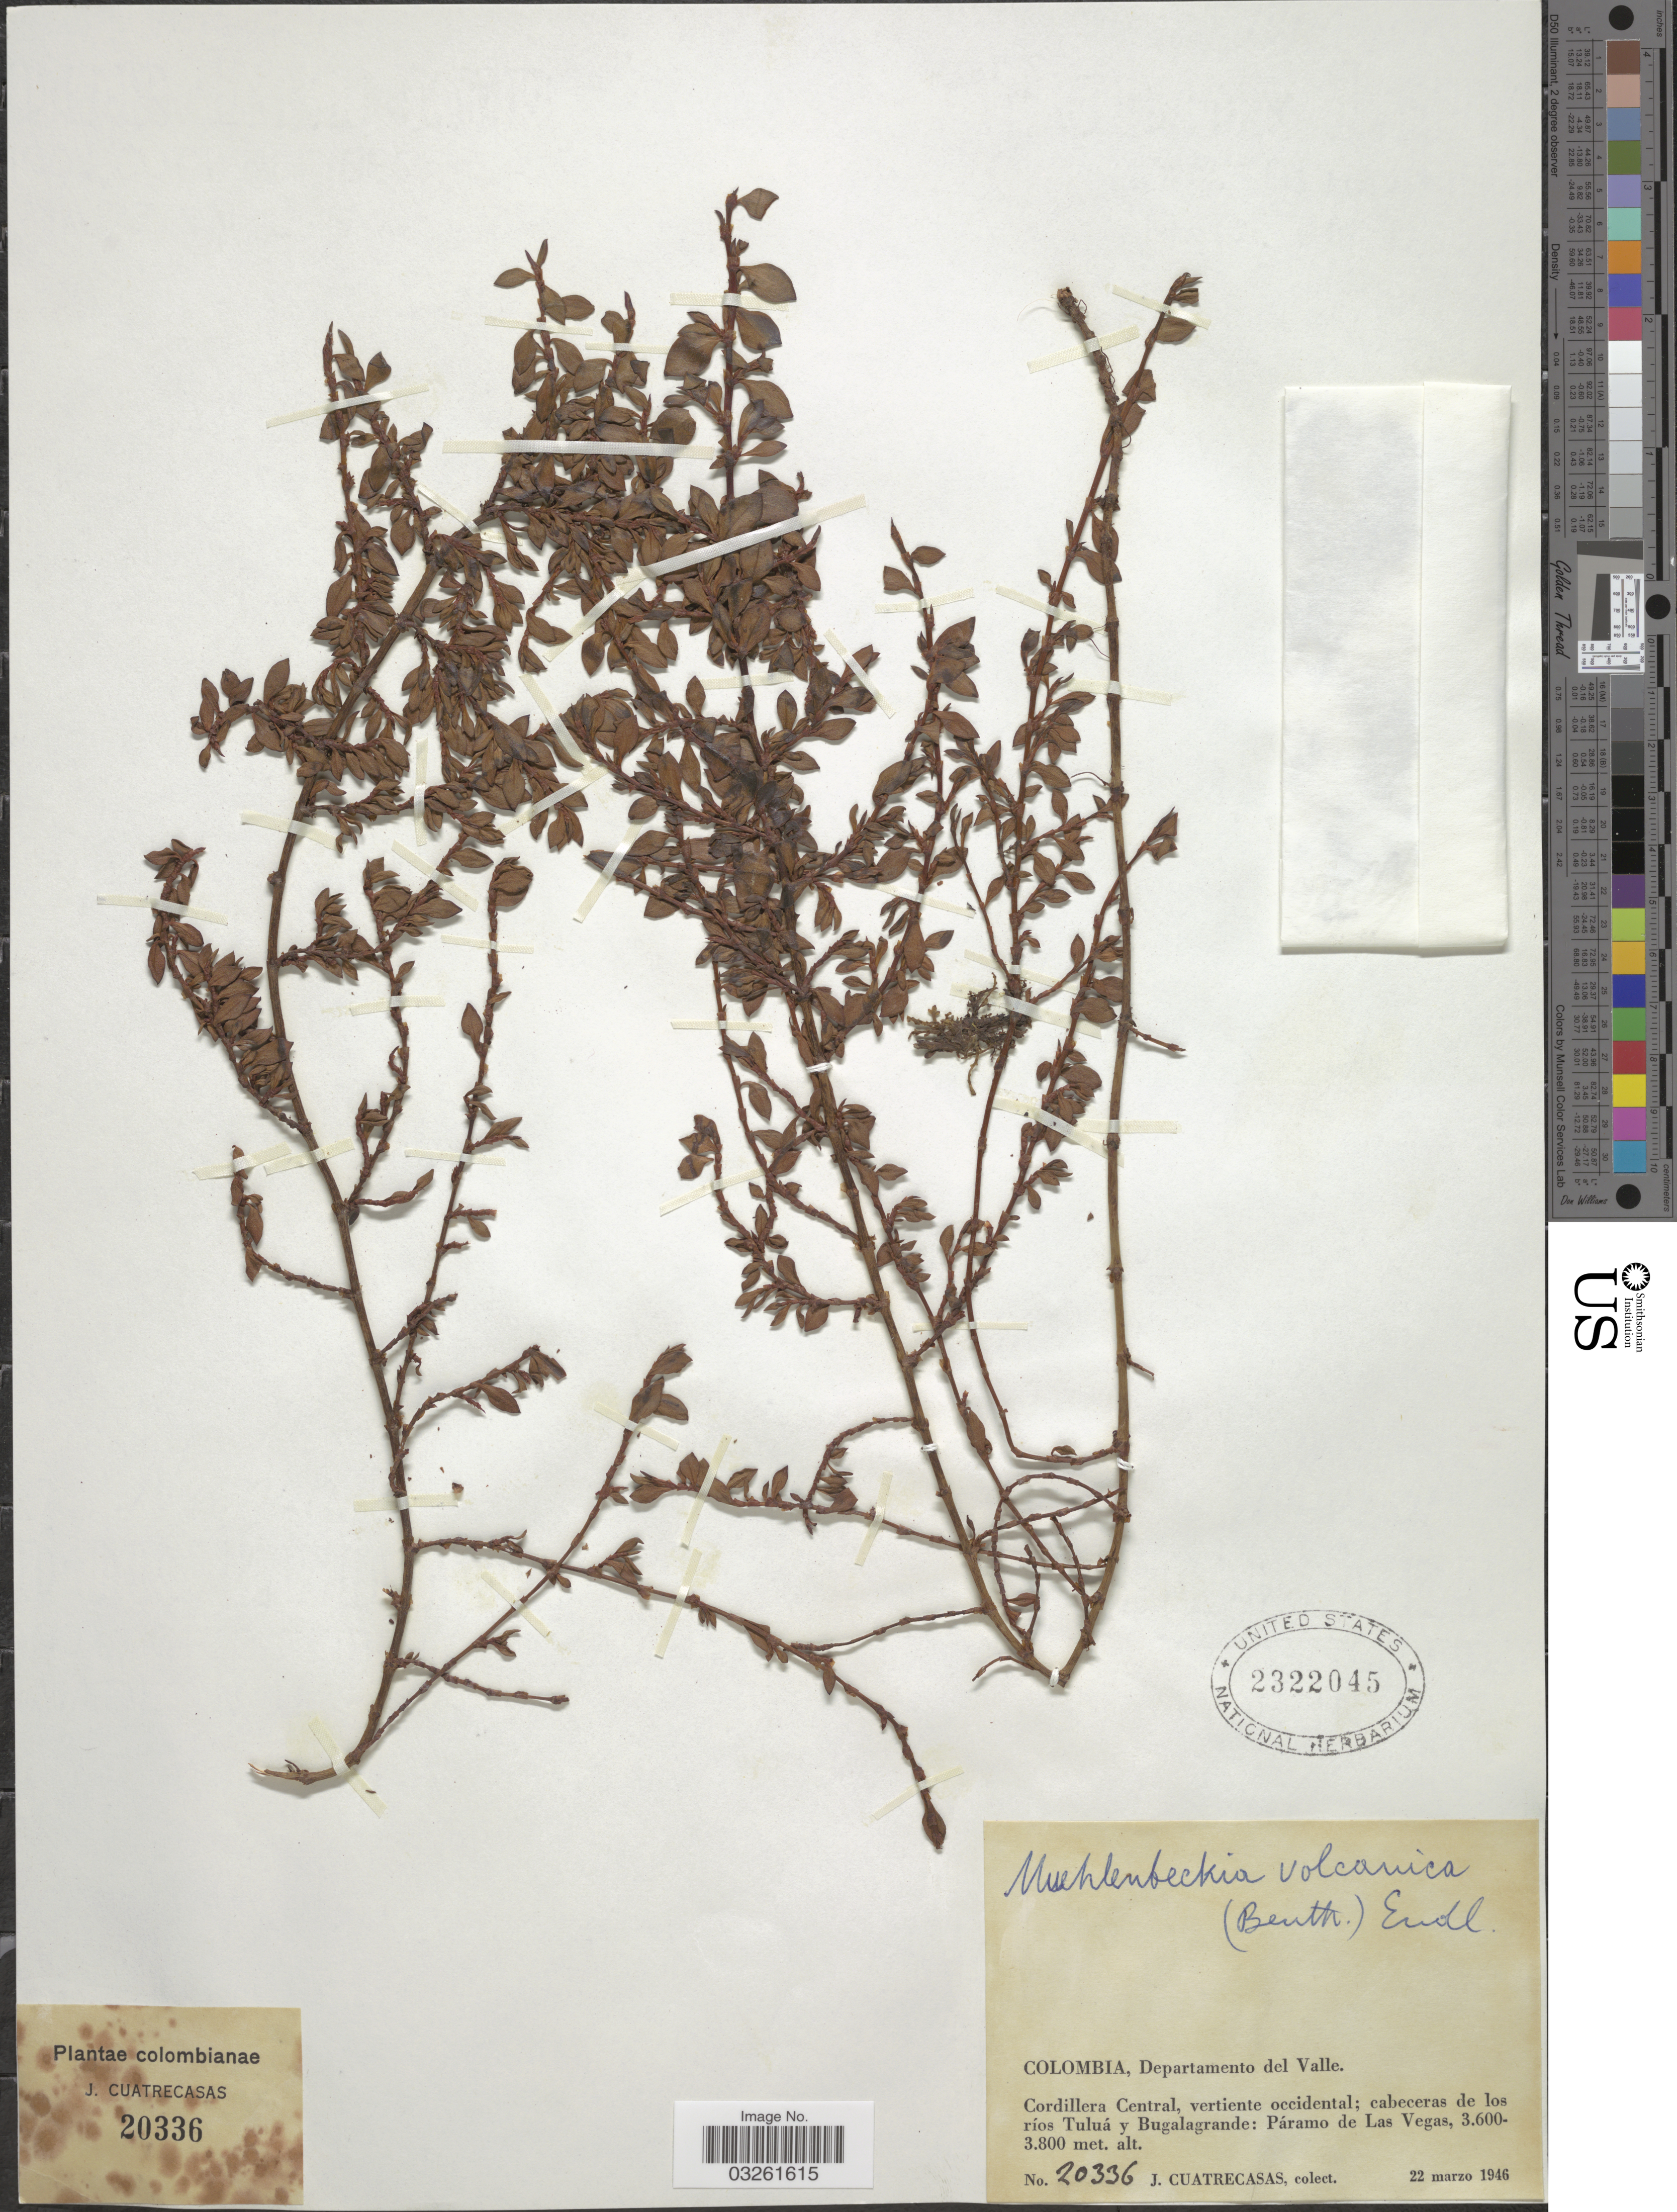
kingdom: Plantae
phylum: Tracheophyta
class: Magnoliopsida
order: Caryophyllales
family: Polygonaceae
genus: Muehlenbeckia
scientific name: Muehlenbeckia volcanica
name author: (Benth.) Endl.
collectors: J. Cuatrecasas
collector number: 20336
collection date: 1946-03-22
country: Colombia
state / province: Valle del Cauca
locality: Departamento del Valle. Cordillera Central, vertiente occidental; cabeceras de los ríos Tuluá y Bugalagrande: Páramo de Las Vegas.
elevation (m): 3600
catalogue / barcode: US 2322045